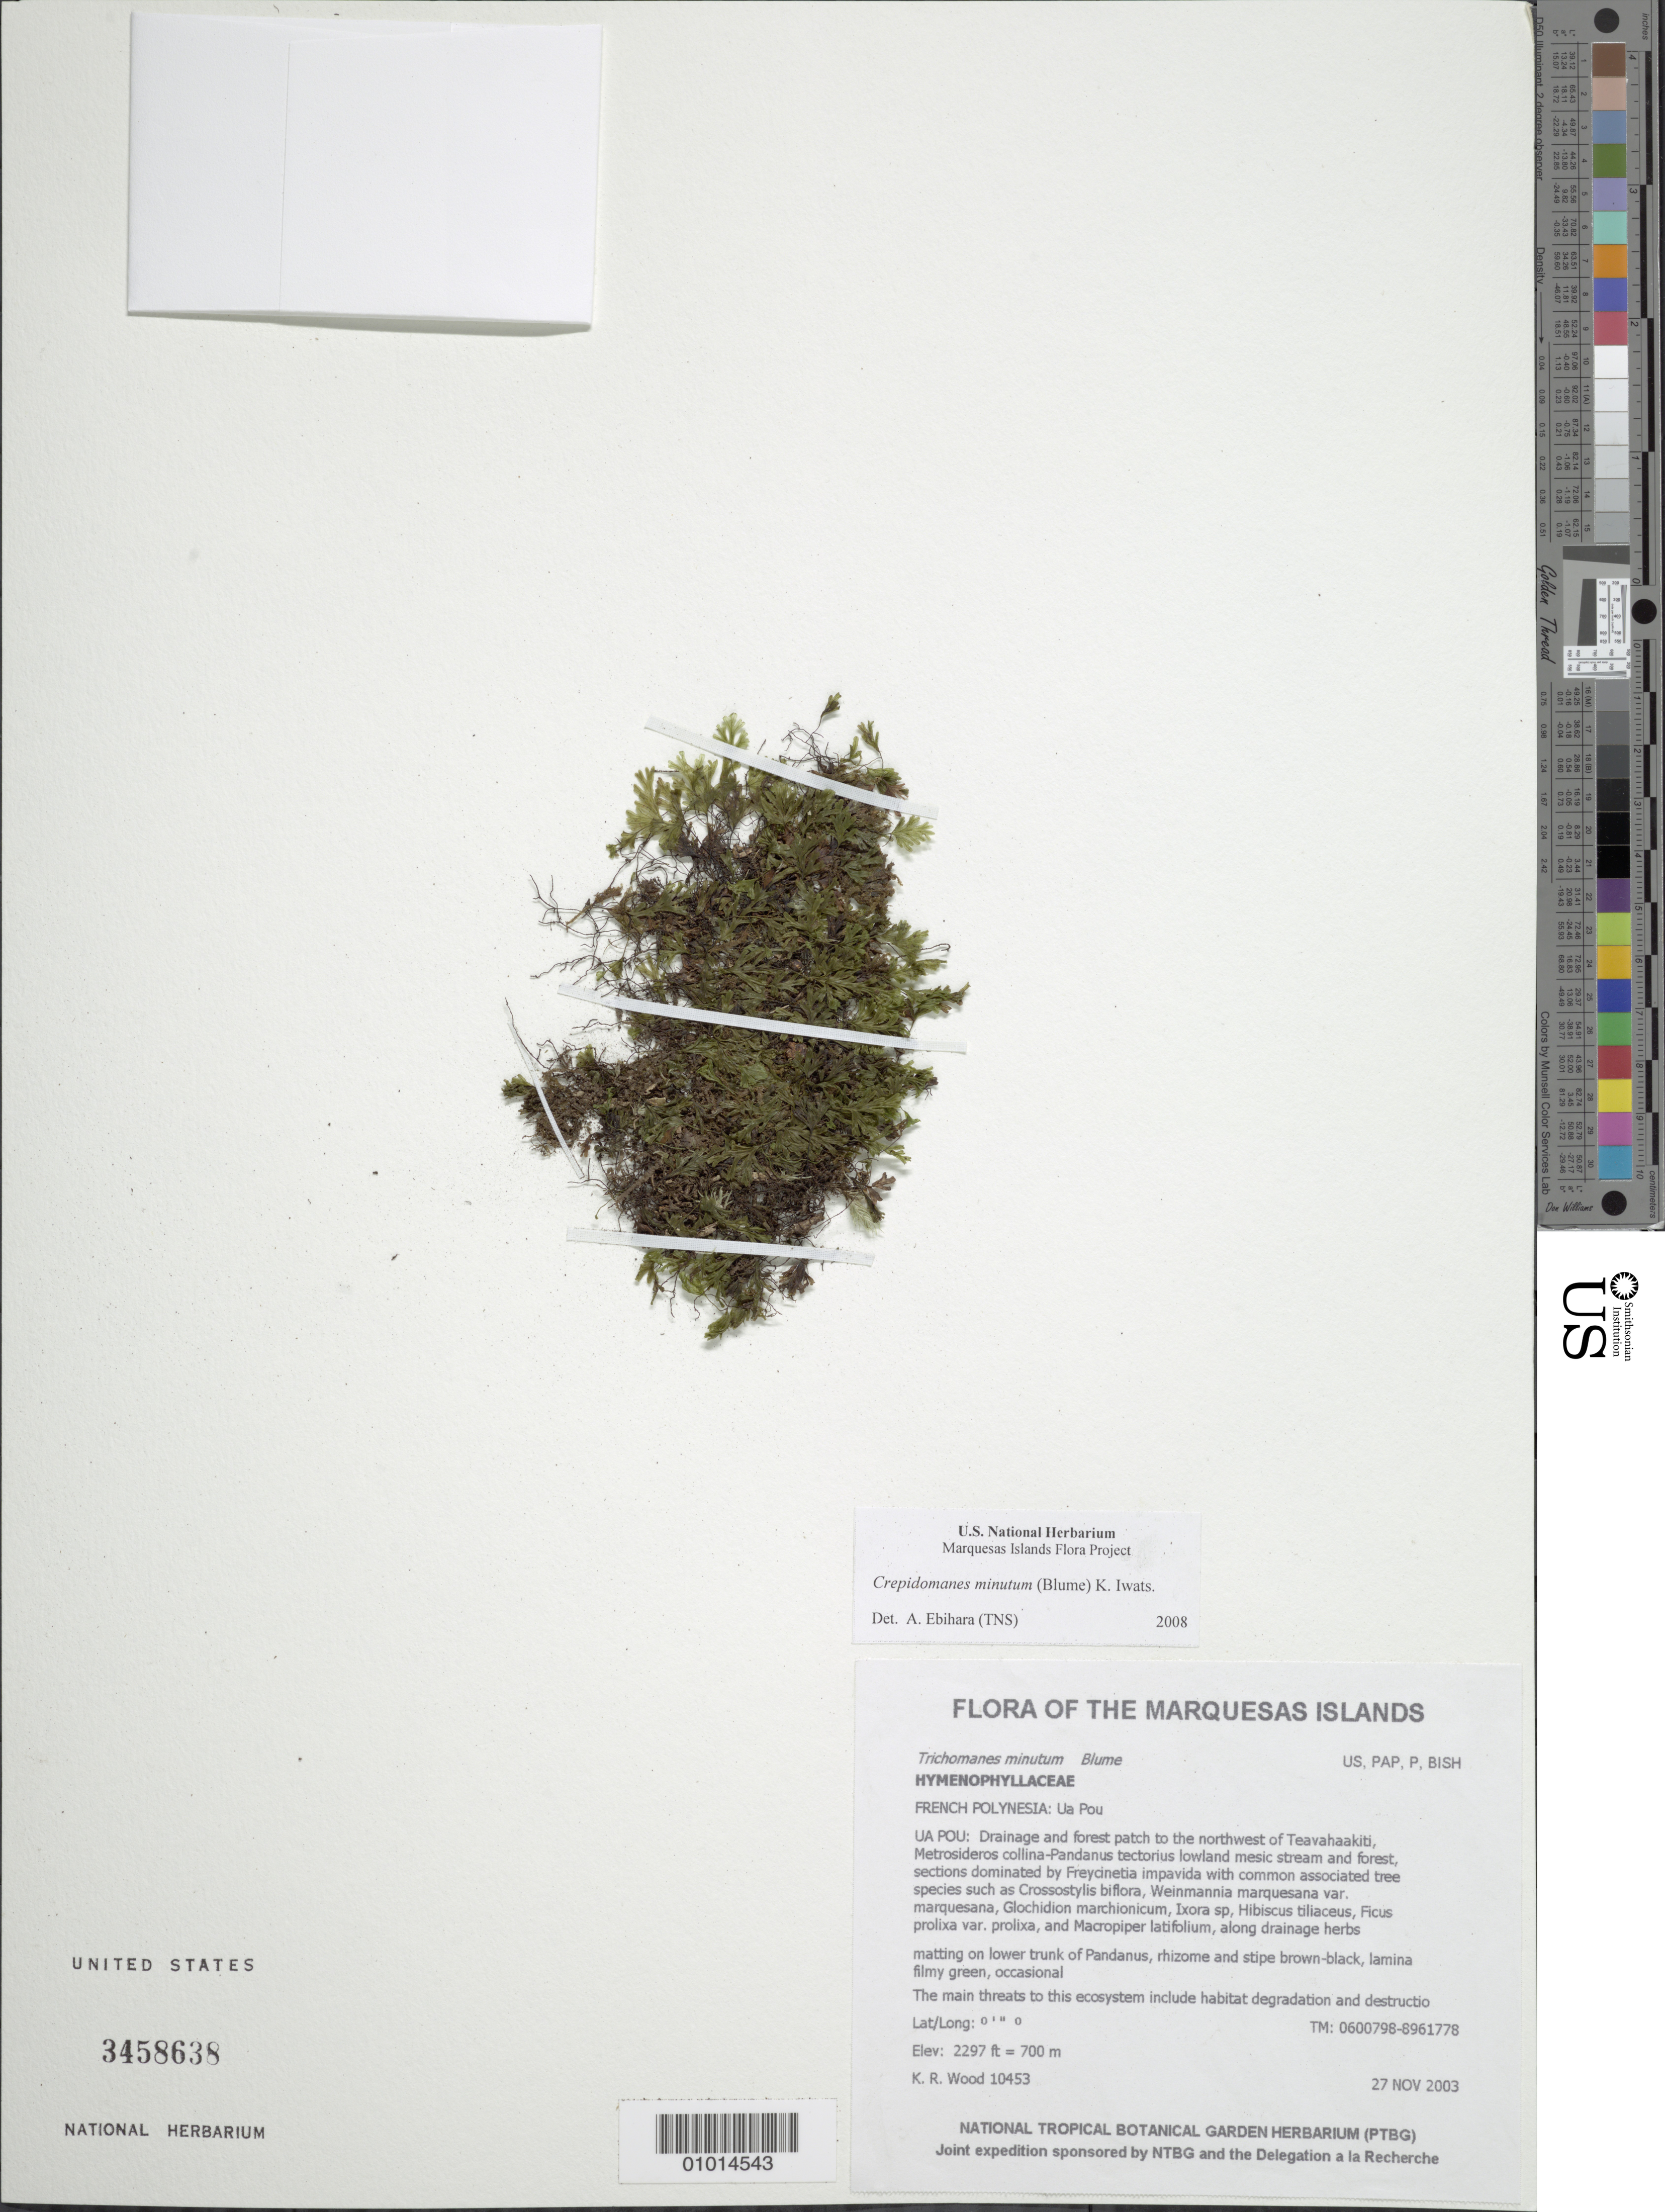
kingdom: Plantae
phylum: Tracheophyta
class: Polypodiopsida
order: Hymenophyllales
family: Hymenophyllaceae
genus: Crepidomanes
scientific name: Crepidomanes minutum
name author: (Blume) K. Iwats.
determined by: Ebihara, A.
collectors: K. R. Wood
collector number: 10453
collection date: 2003-11-27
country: French Polynesia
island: Ua Pou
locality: Drainage and forest patch to the northwest of Teavahaakiti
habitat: Metrosideros collina-Pandanus tectorius lowland mesic stream and forest, sections dominated by Freycinetia impavida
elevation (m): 700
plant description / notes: The main threats to this ecosystem include habitat degradation and destruction by feral pigs, catastrophic extinction through environmental events, predation by rats [Rattus exulans] that eat seeds, competition with non-native plant taxa such as Ageratum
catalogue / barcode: US 3458638